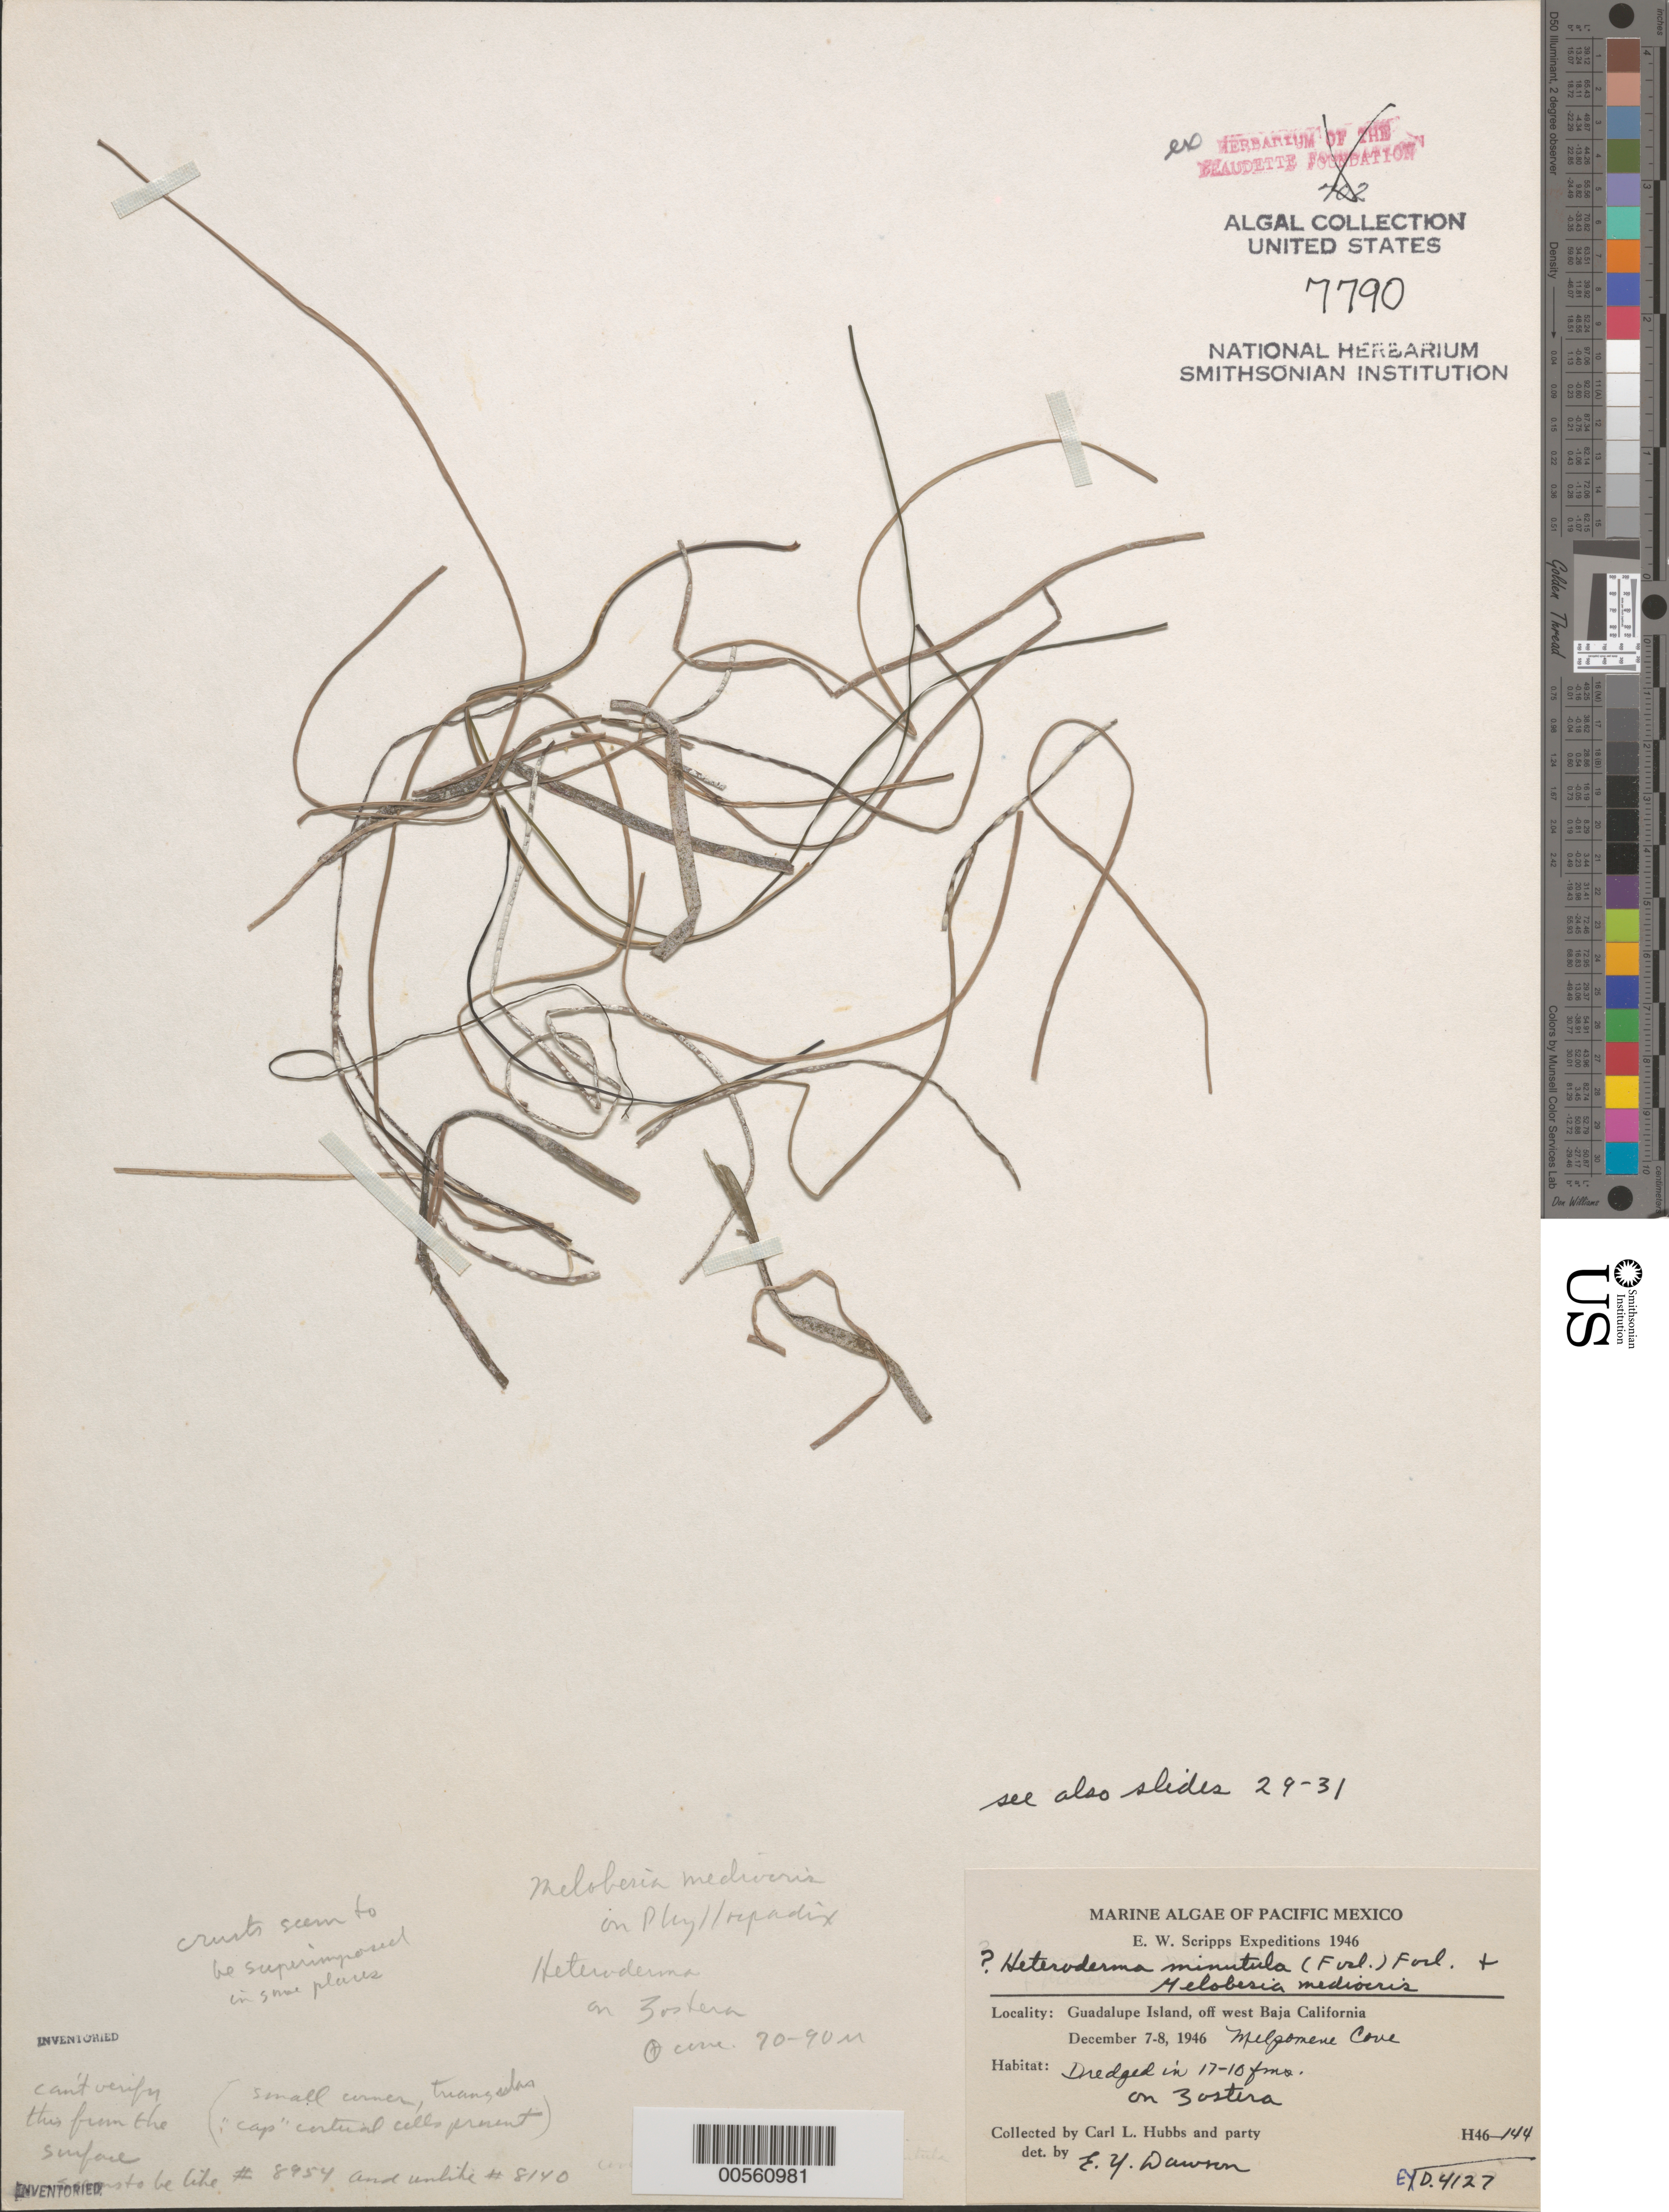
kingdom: Plantae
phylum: Rhodophyta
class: Florideophyceae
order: Corallinales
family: Corallinaceae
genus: Pneophyllum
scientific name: Pneophyllum confervicola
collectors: C. Hubbs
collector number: Hubbs 46-144 & EYD 4127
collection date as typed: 07 Dec 1946 to 08 Dec 1946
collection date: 1946-12-07/1946-12-08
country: Mexico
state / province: Baja California Norte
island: Isla Guadalupe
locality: Melpomene Cove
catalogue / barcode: US 7790